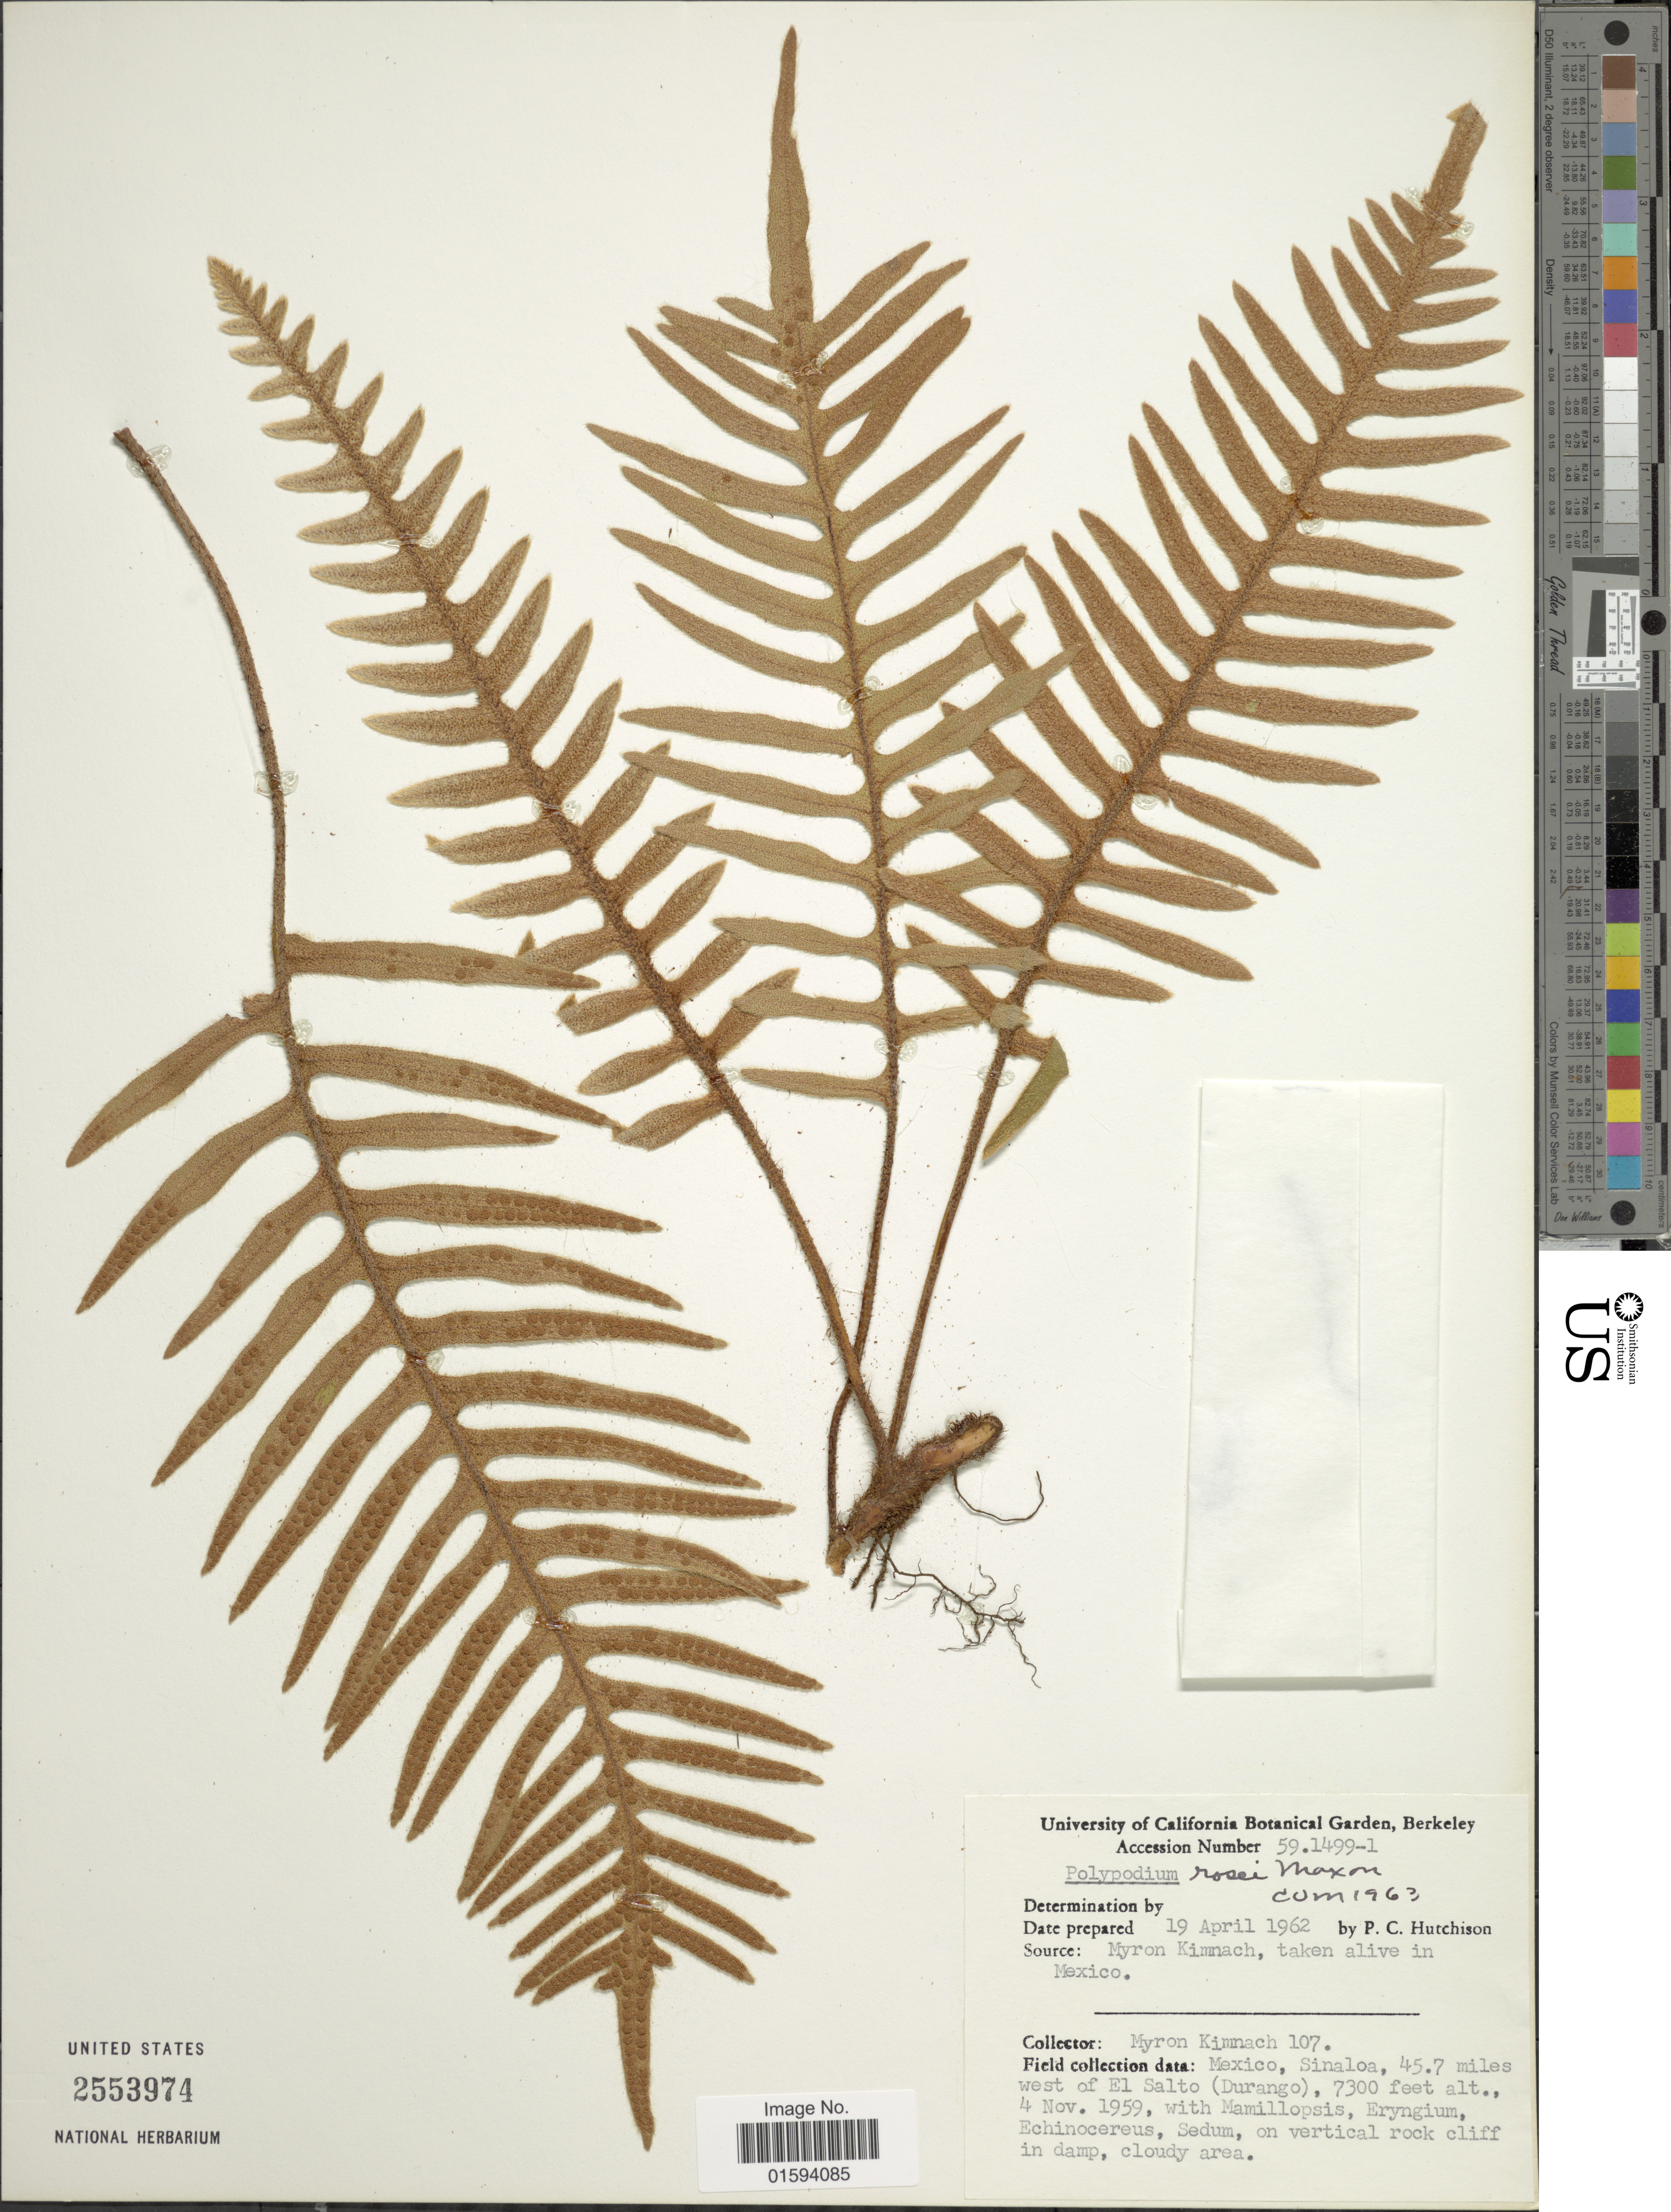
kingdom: Plantae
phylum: Tracheophyta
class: Polypodiopsida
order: Polypodiales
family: Polypodiaceae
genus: Polypodium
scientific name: Polypodium rosei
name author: Maxon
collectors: P. C. Hutchison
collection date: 1962-04-19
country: United States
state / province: California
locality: University of California Botanical Garden, Accession Number 59.1499-1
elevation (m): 2225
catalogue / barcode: US 2553974